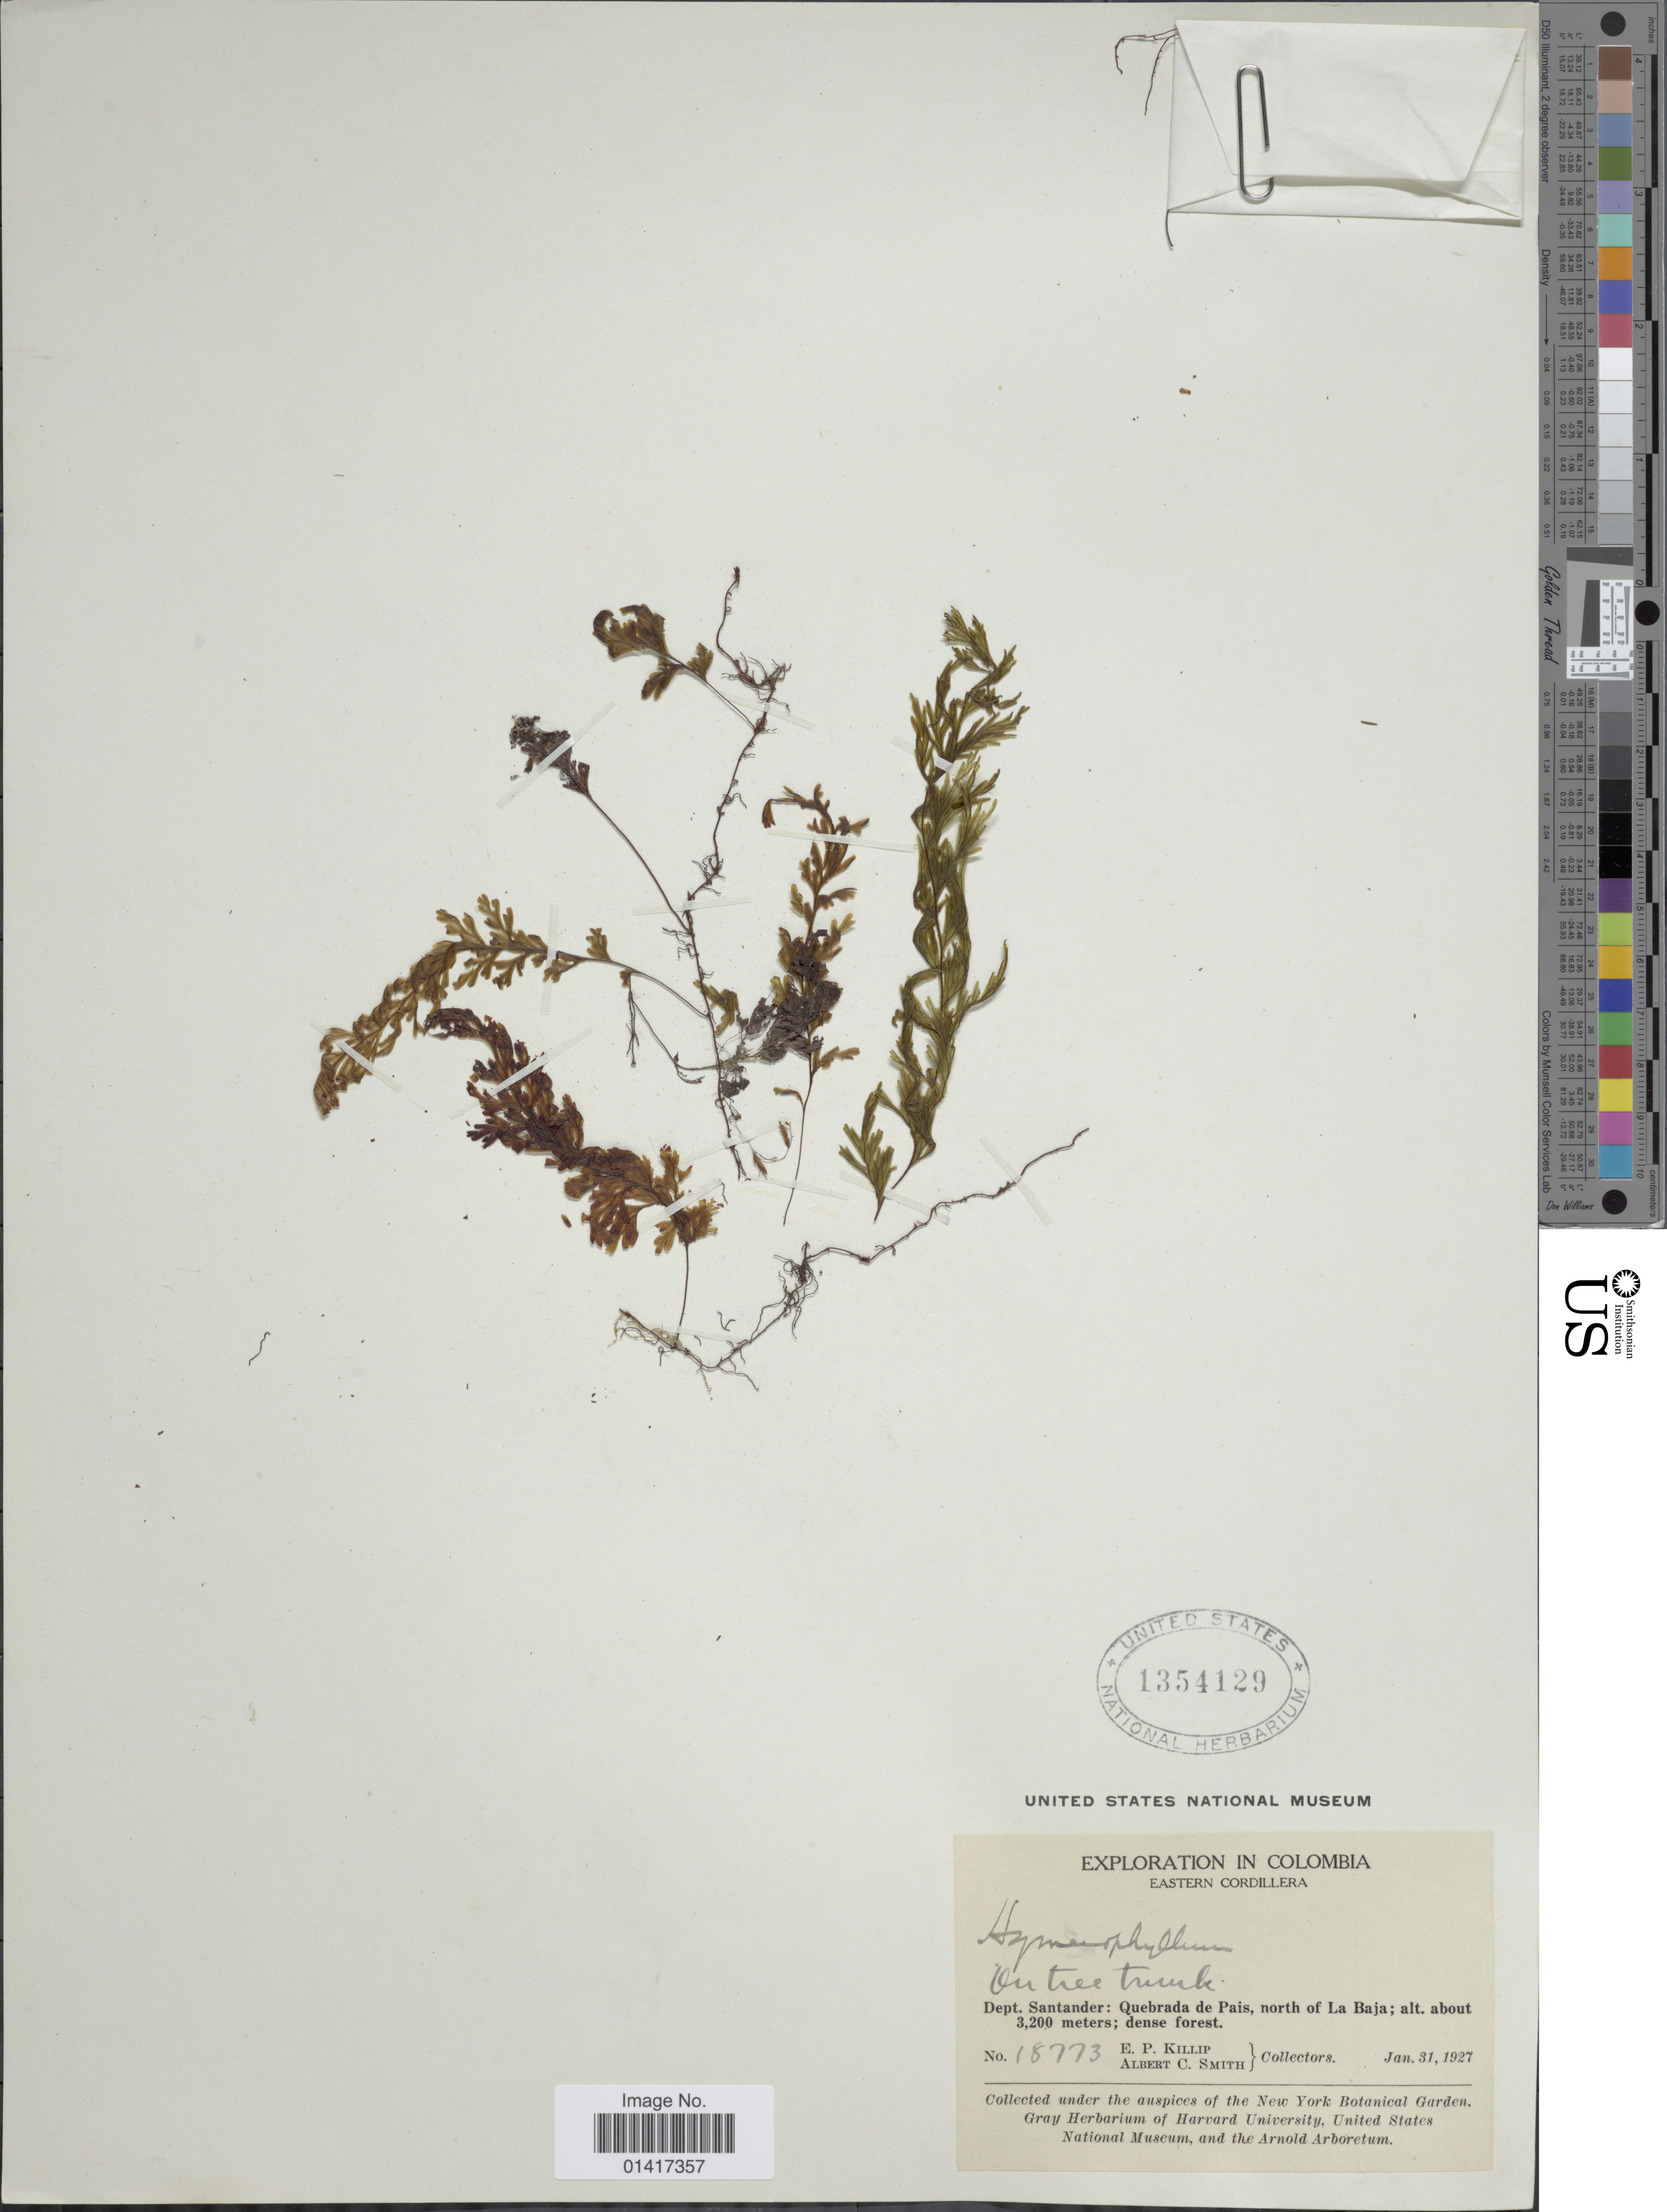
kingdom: Plantae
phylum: Tracheophyta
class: Polypodiopsida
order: Hymenophyllales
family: Hymenophyllaceae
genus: Hymenophyllum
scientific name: Hymenophyllum sp.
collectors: E. P. Killip & A. C. Smith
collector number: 18773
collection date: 1927-01-31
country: Colombia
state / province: Santander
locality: Eastern Cordillera. Dept. Santander: Quebrada de Pais, north of La Baja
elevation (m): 3200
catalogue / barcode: US 1354129